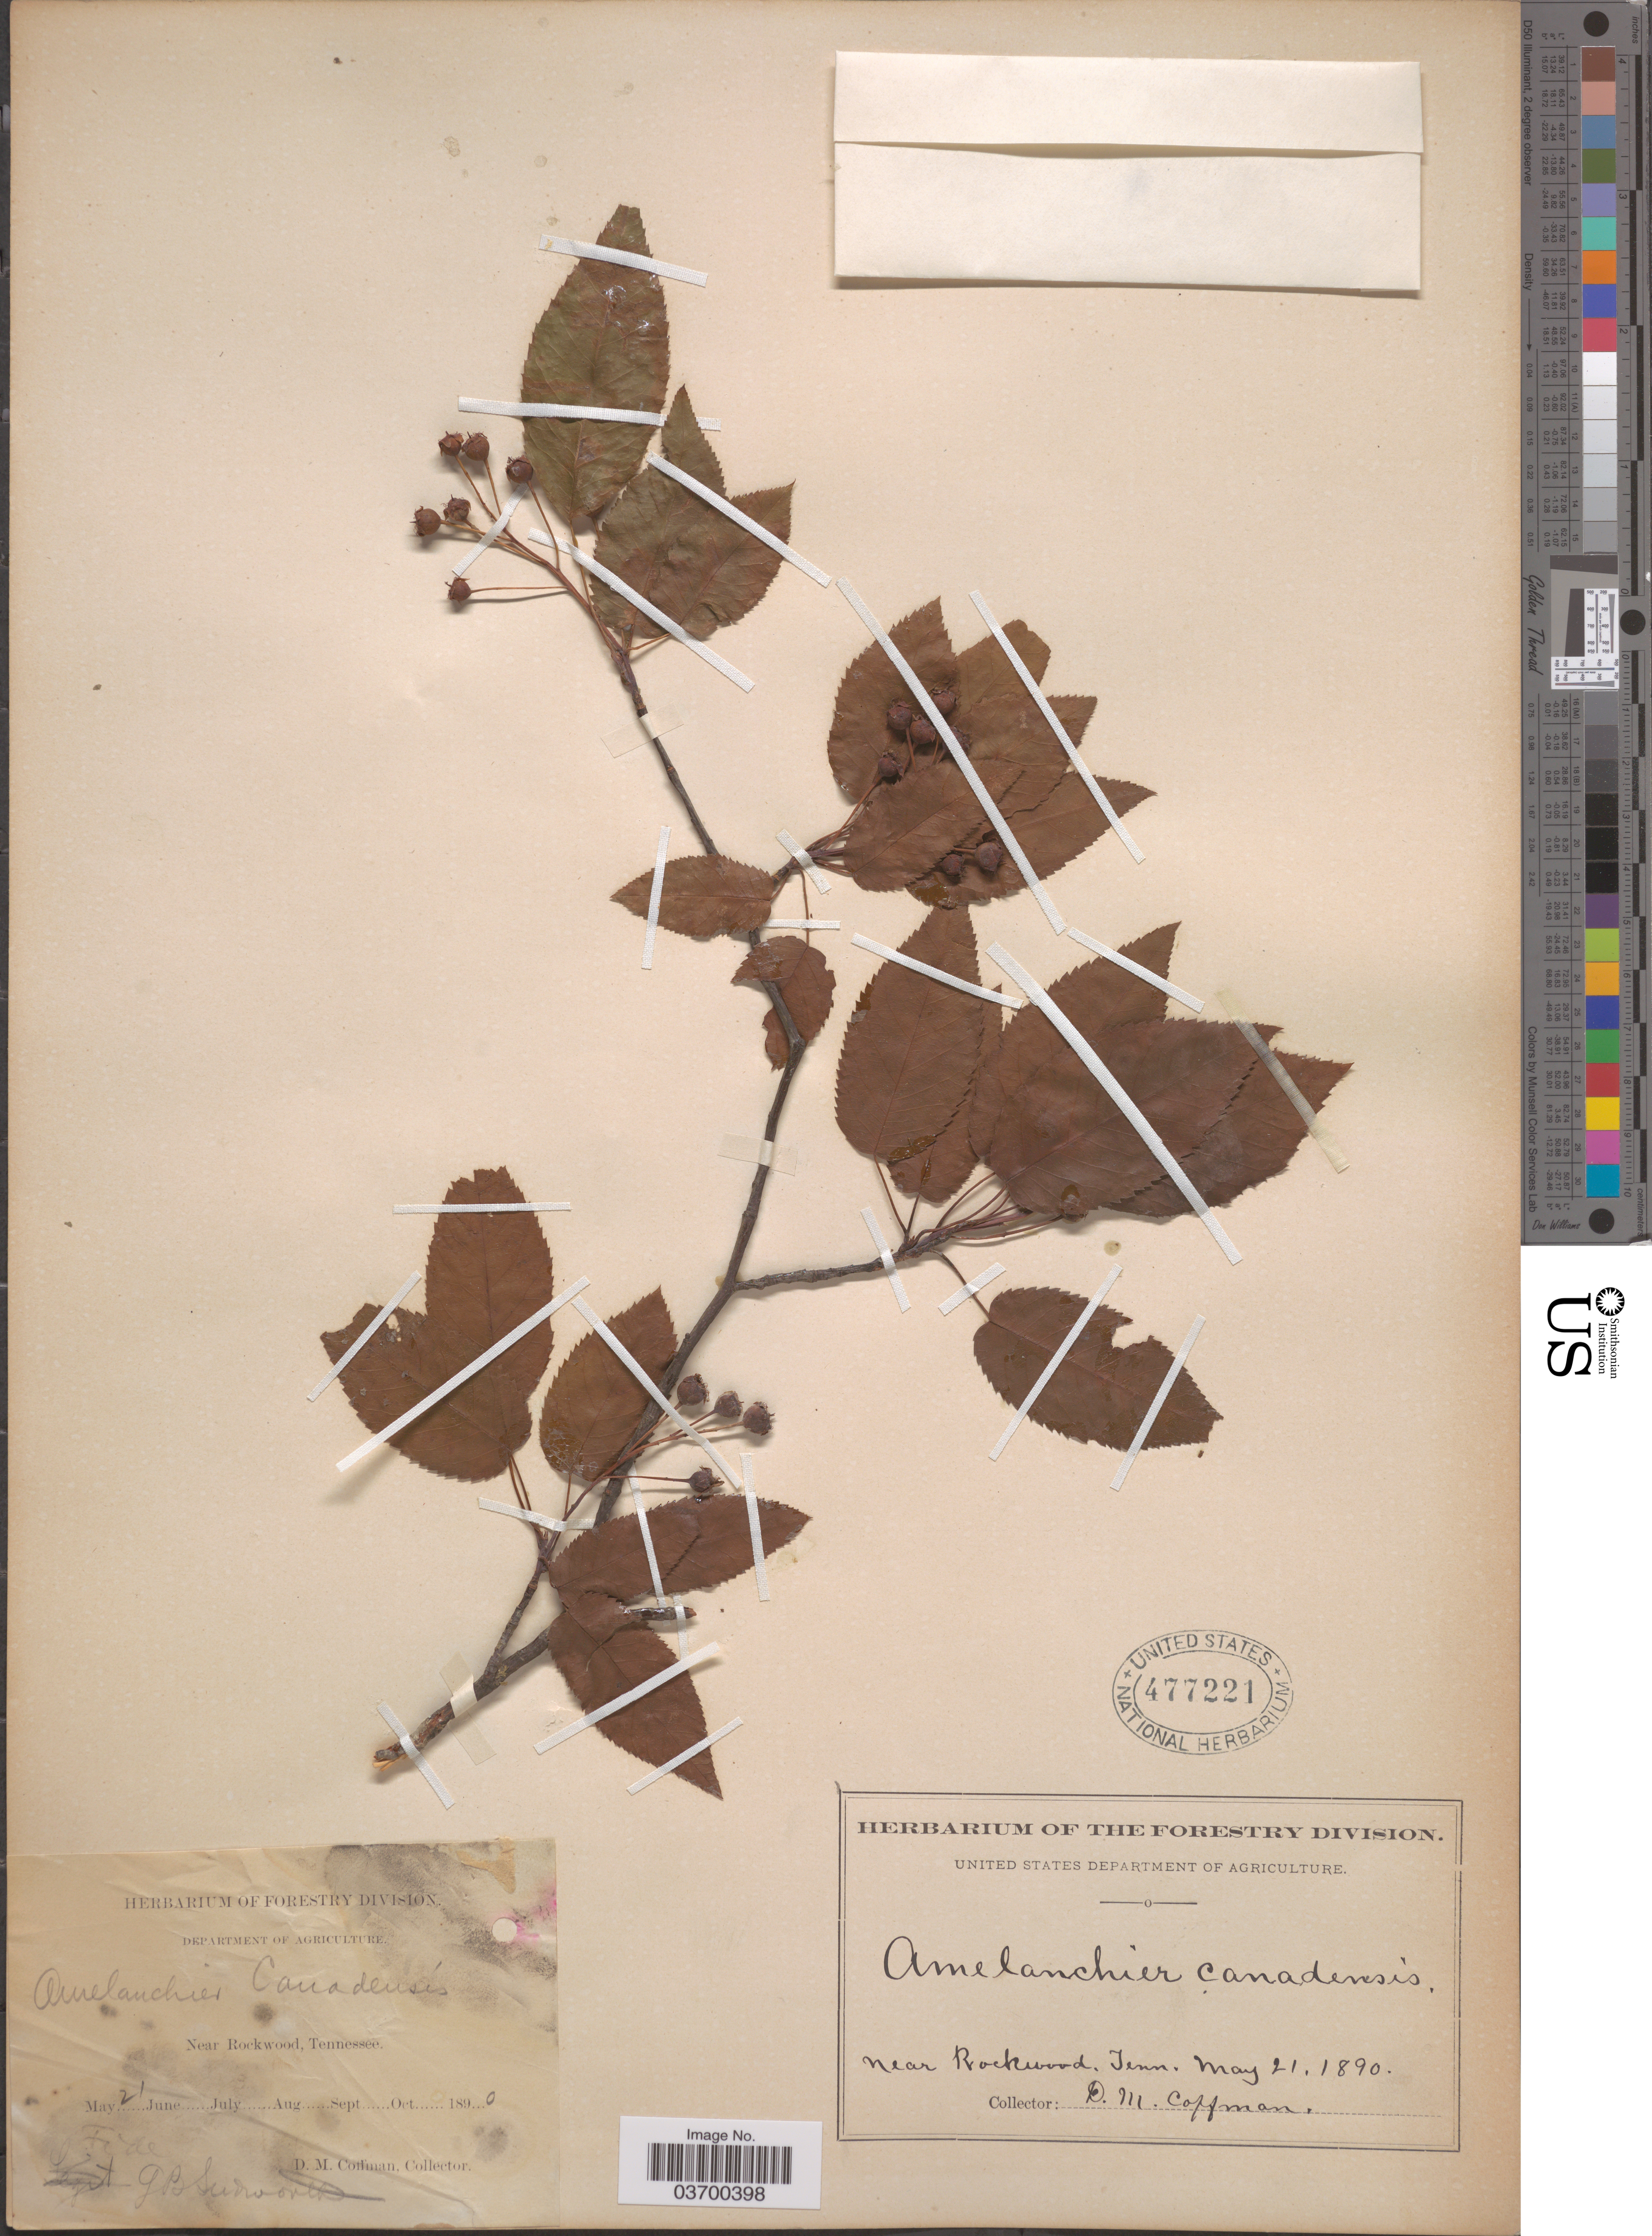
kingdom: Plantae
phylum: Tracheophyta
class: Magnoliopsida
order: Rosales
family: Rosaceae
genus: Amelanchier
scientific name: Amelanchier canadensis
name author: (L.) Medic.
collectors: D. M. Coffman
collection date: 1890-05-21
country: United States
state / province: Tennessee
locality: Near Rockwood.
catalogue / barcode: US 477221